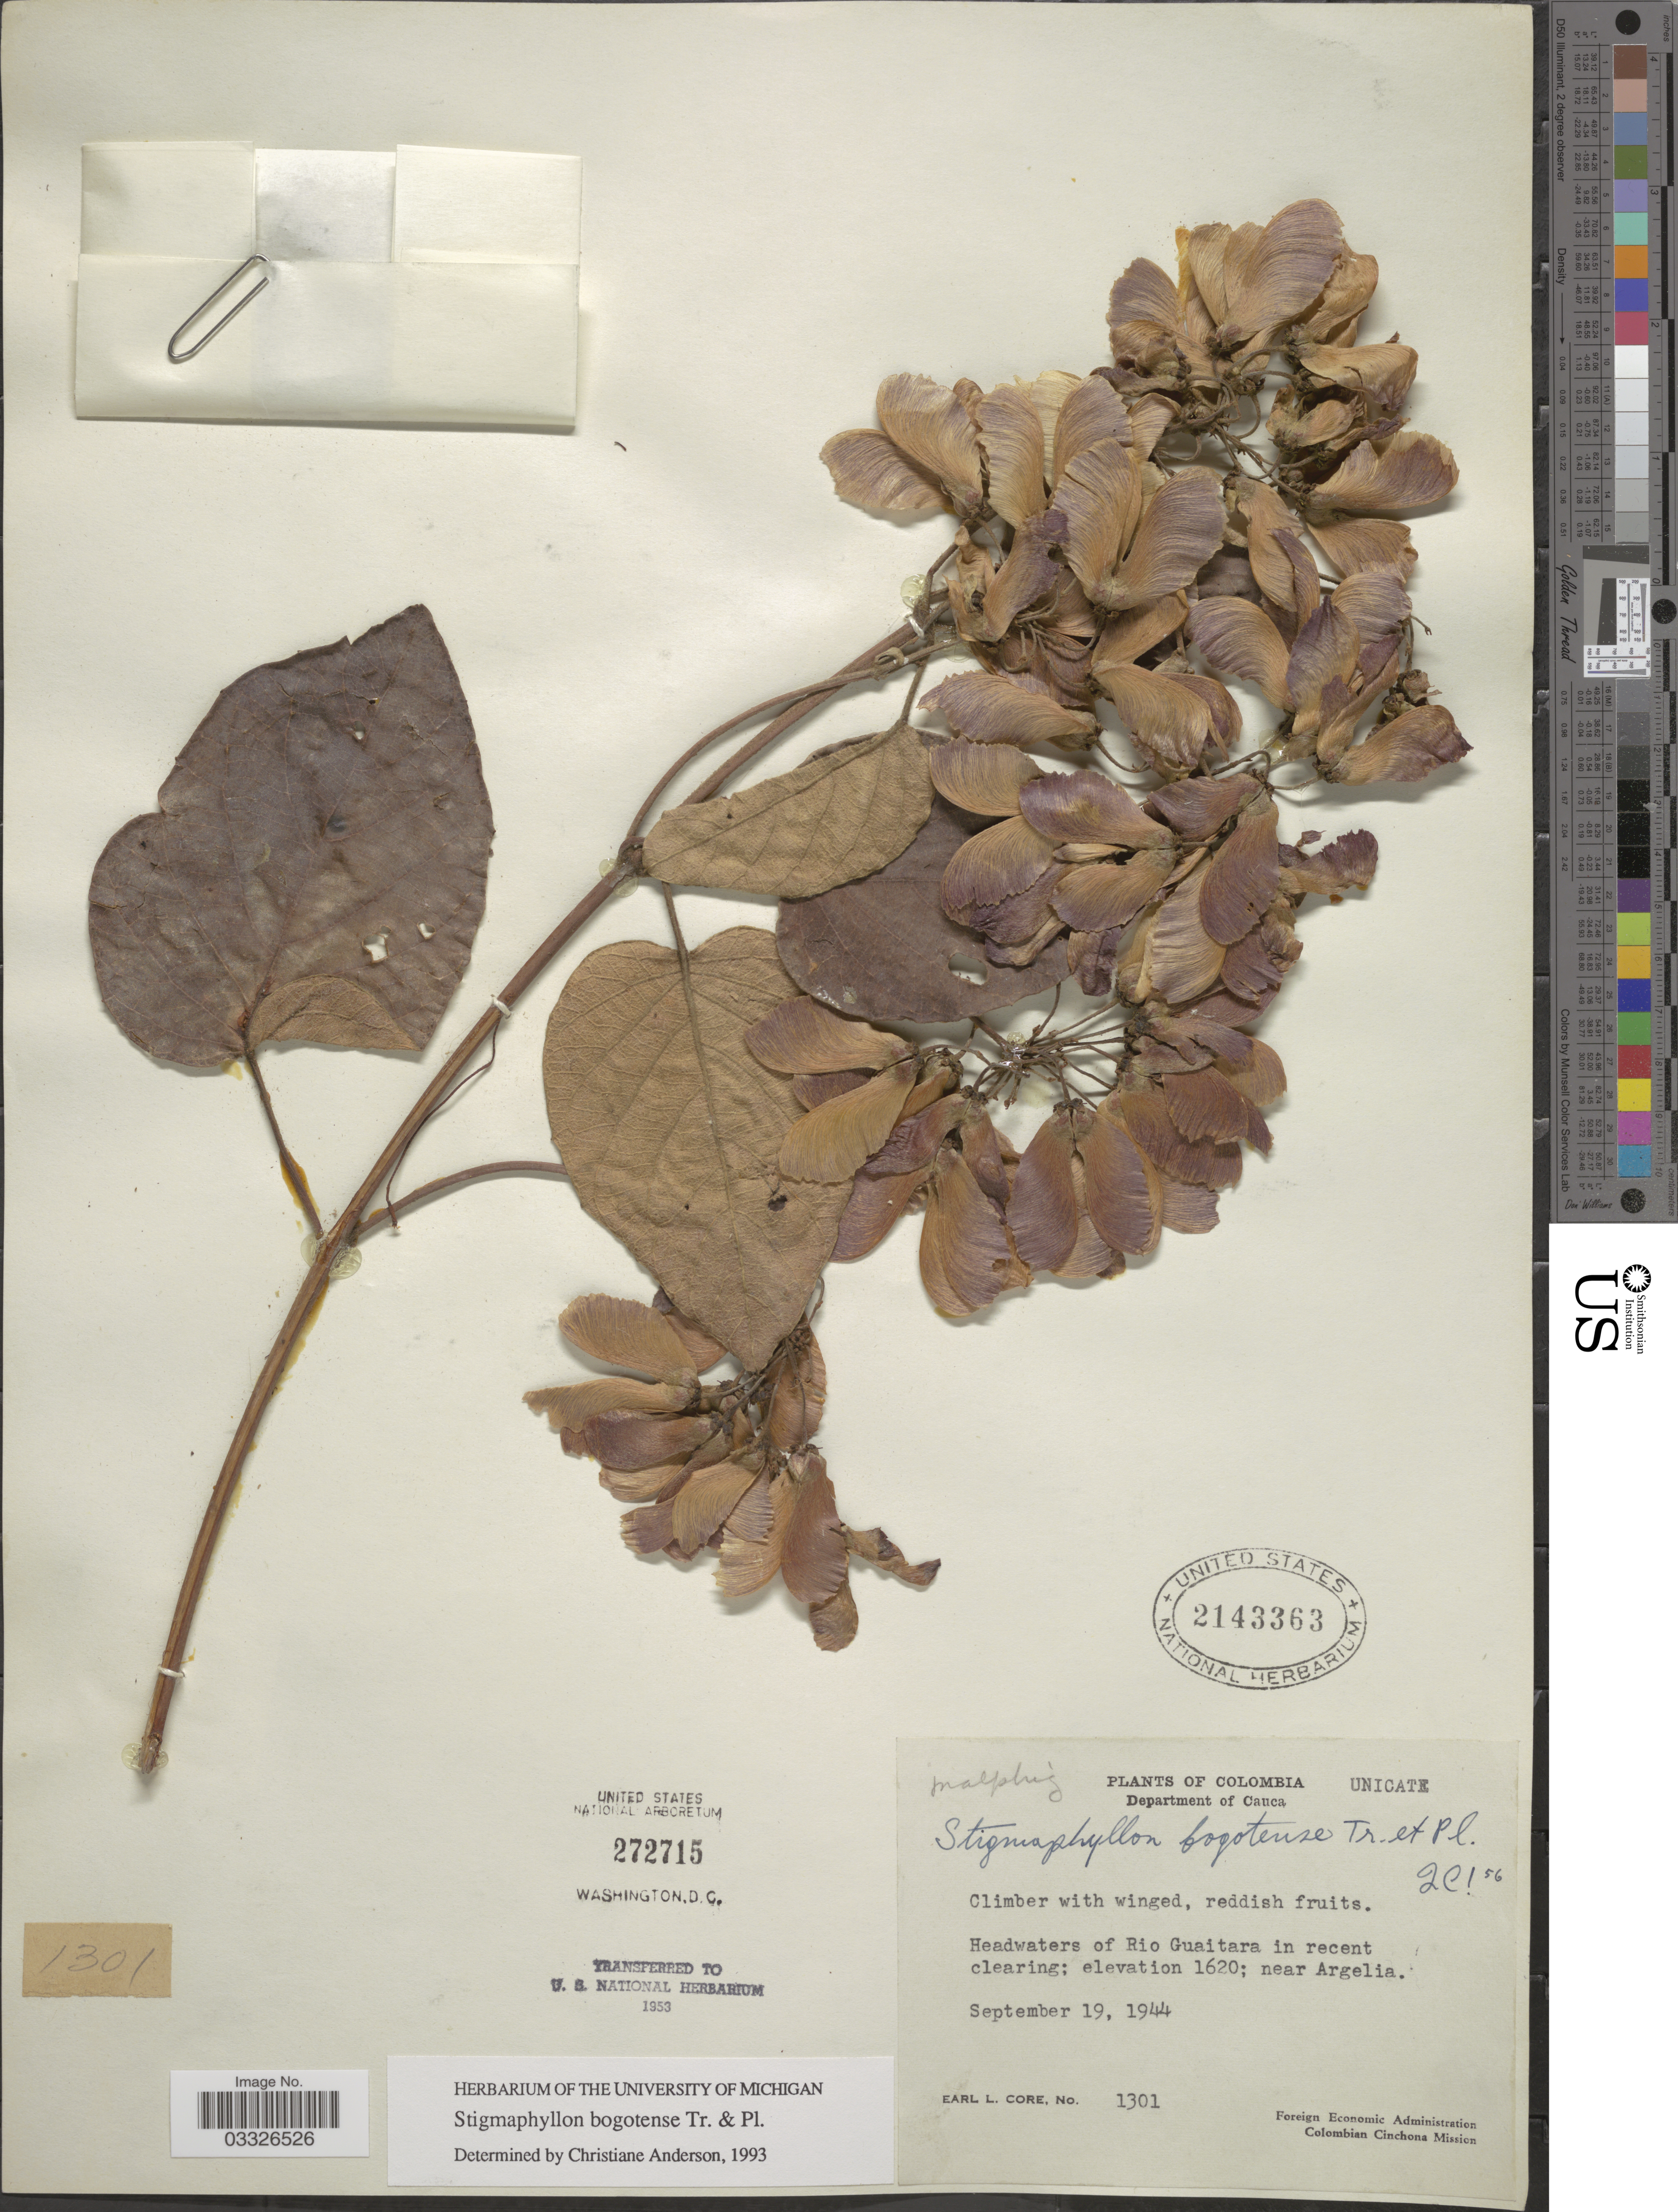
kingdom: Plantae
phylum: Tracheophyta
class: Magnoliopsida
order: Malpighiales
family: Malpighiaceae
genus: Stigmaphyllon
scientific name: Stigmaphyllon bogotense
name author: Triana & Planch.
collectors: E. L. Core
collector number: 1301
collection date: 1944-09-19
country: Colombia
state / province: Cauca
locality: Department of Cauca. Headwaters of Rio Guaitara in recent clearing; near Argelia.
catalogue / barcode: US 2143363